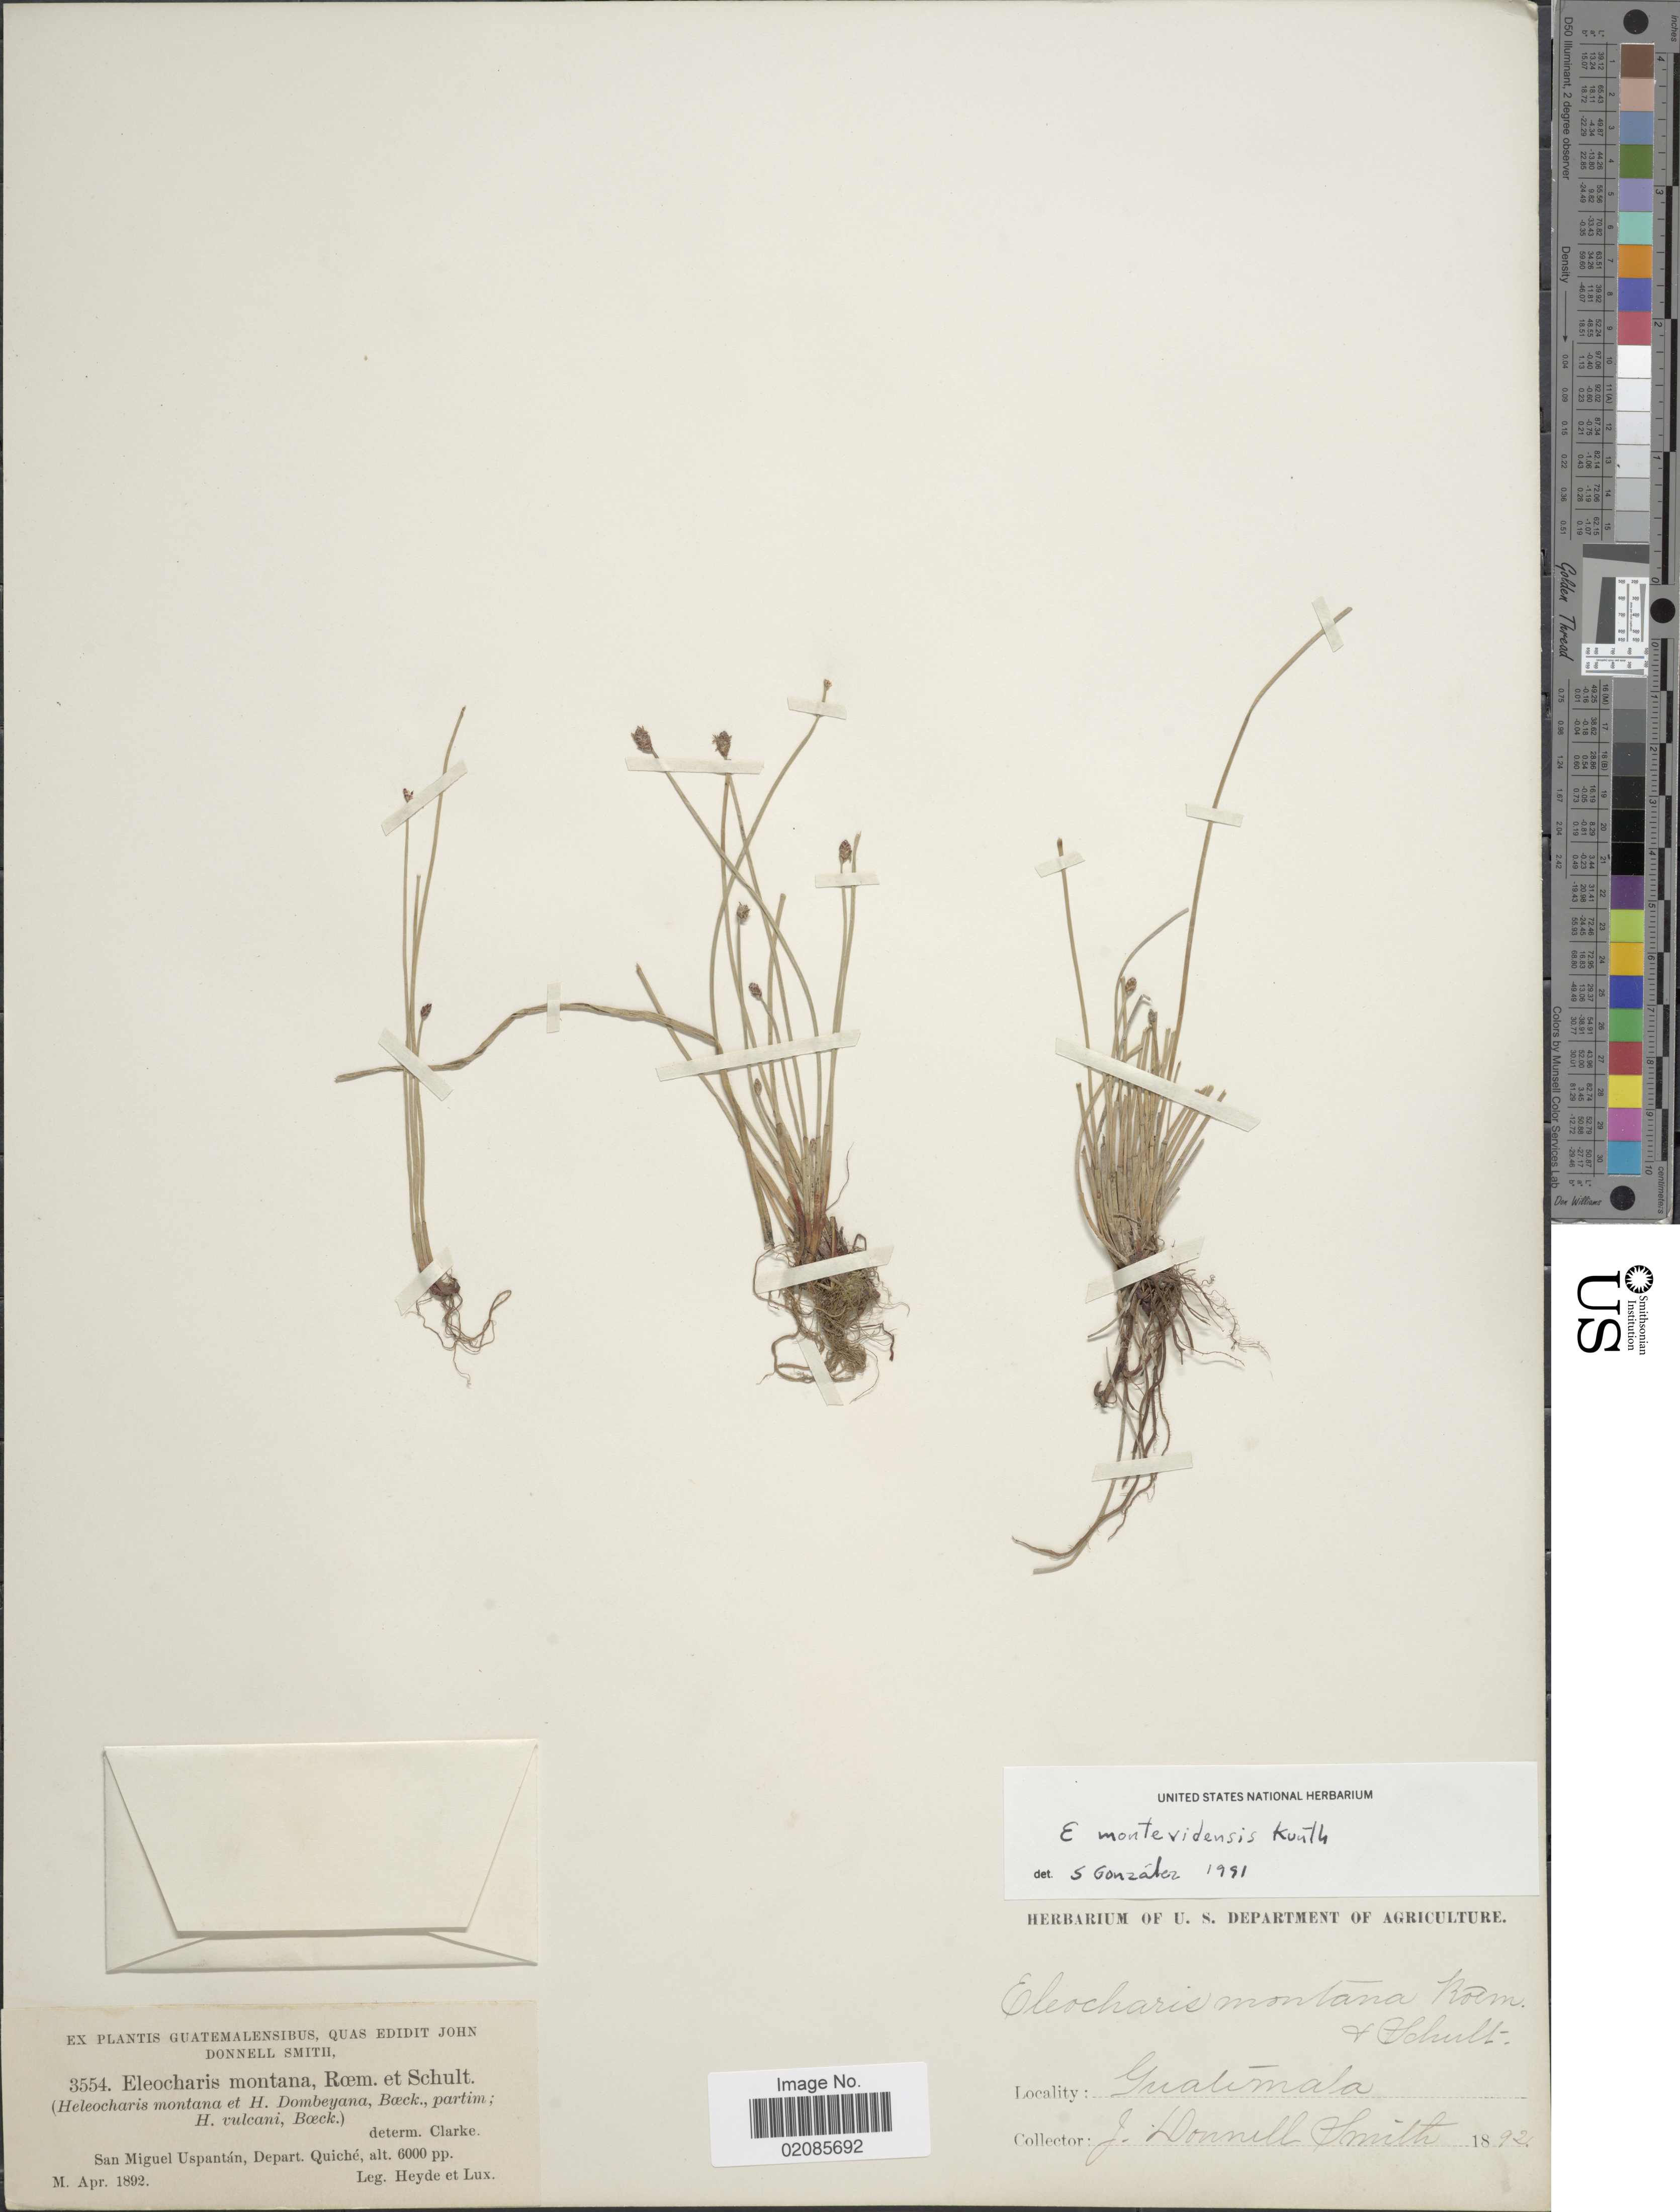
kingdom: Plantae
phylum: Tracheophyta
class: Liliopsida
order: Poales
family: Cyperaceae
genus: Eleocharis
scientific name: Eleocharis montevidensis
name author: Kunth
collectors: Heyde, Lux & J. Donnell Smith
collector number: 3554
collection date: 1892-04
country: Guatemala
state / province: El Quiché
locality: San Miguel Uspantan.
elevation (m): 1829